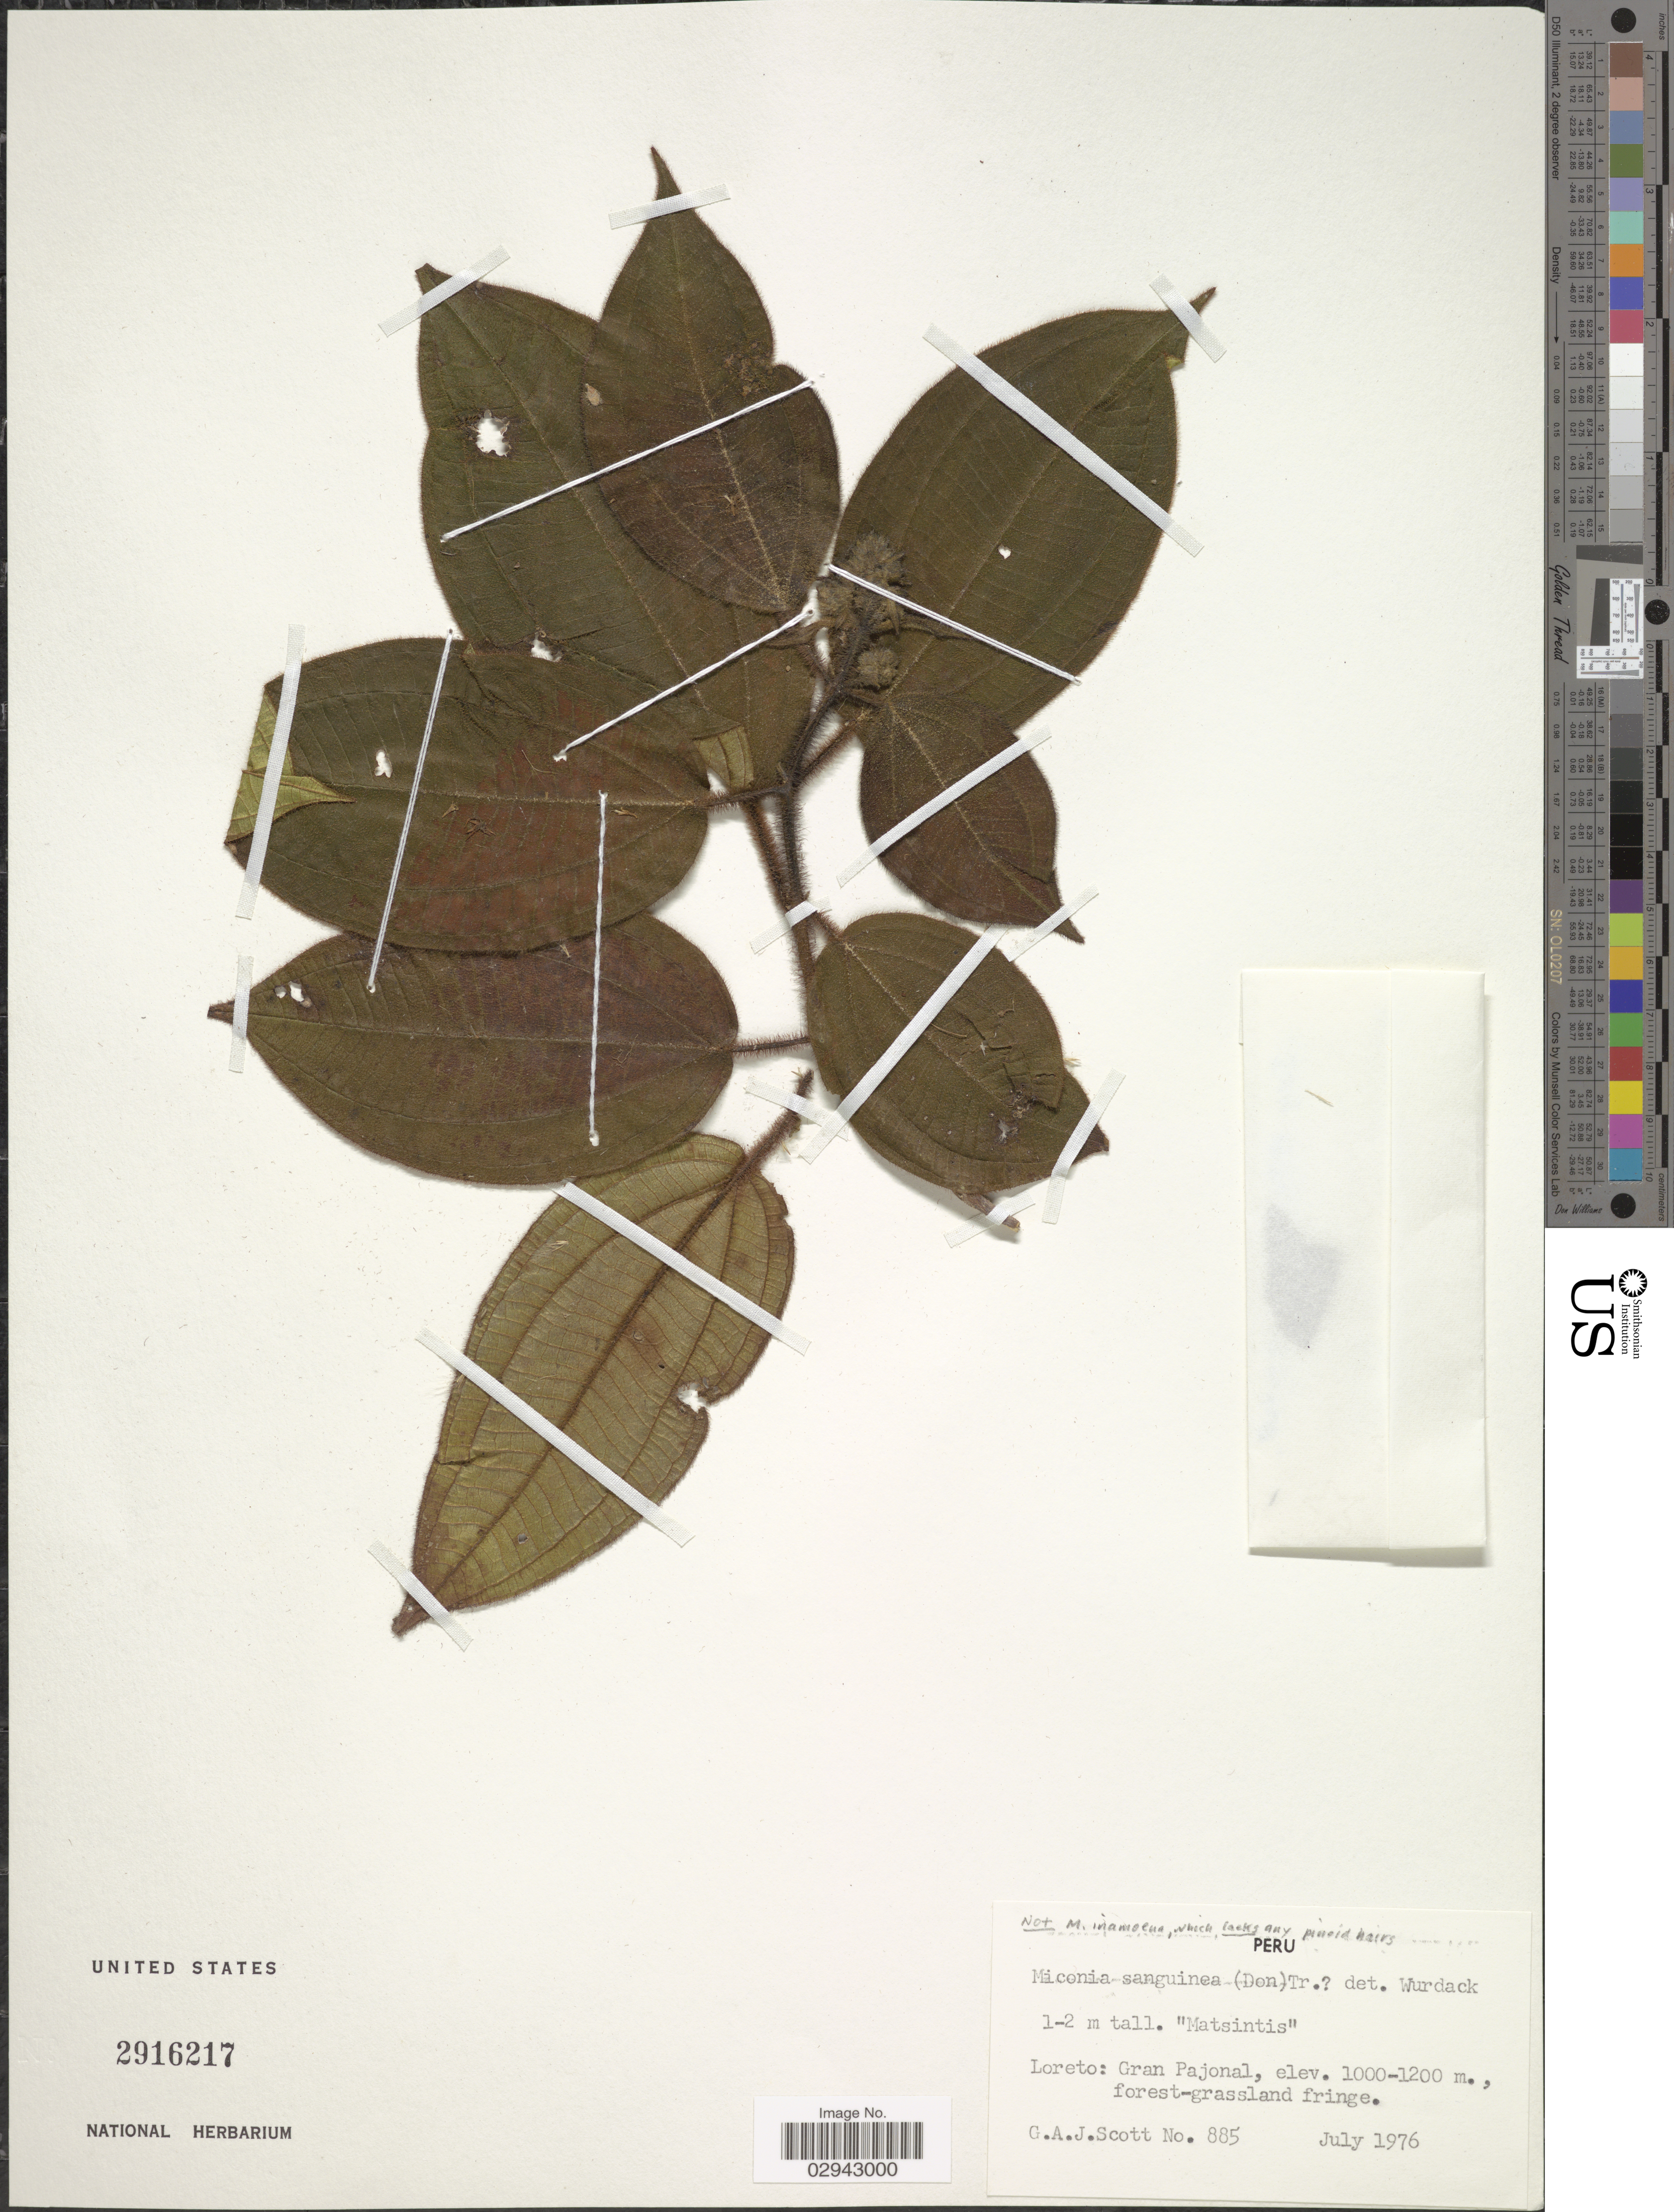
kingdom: Plantae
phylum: Tracheophyta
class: Magnoliopsida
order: Myrtales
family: Melastomataceae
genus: Miconia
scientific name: Miconia sanguinea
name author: (D. Don) Triana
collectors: G. Scott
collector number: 885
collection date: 1976-07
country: Peru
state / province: Loreto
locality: Gran Pajonal.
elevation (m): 1000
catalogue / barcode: US 2916217